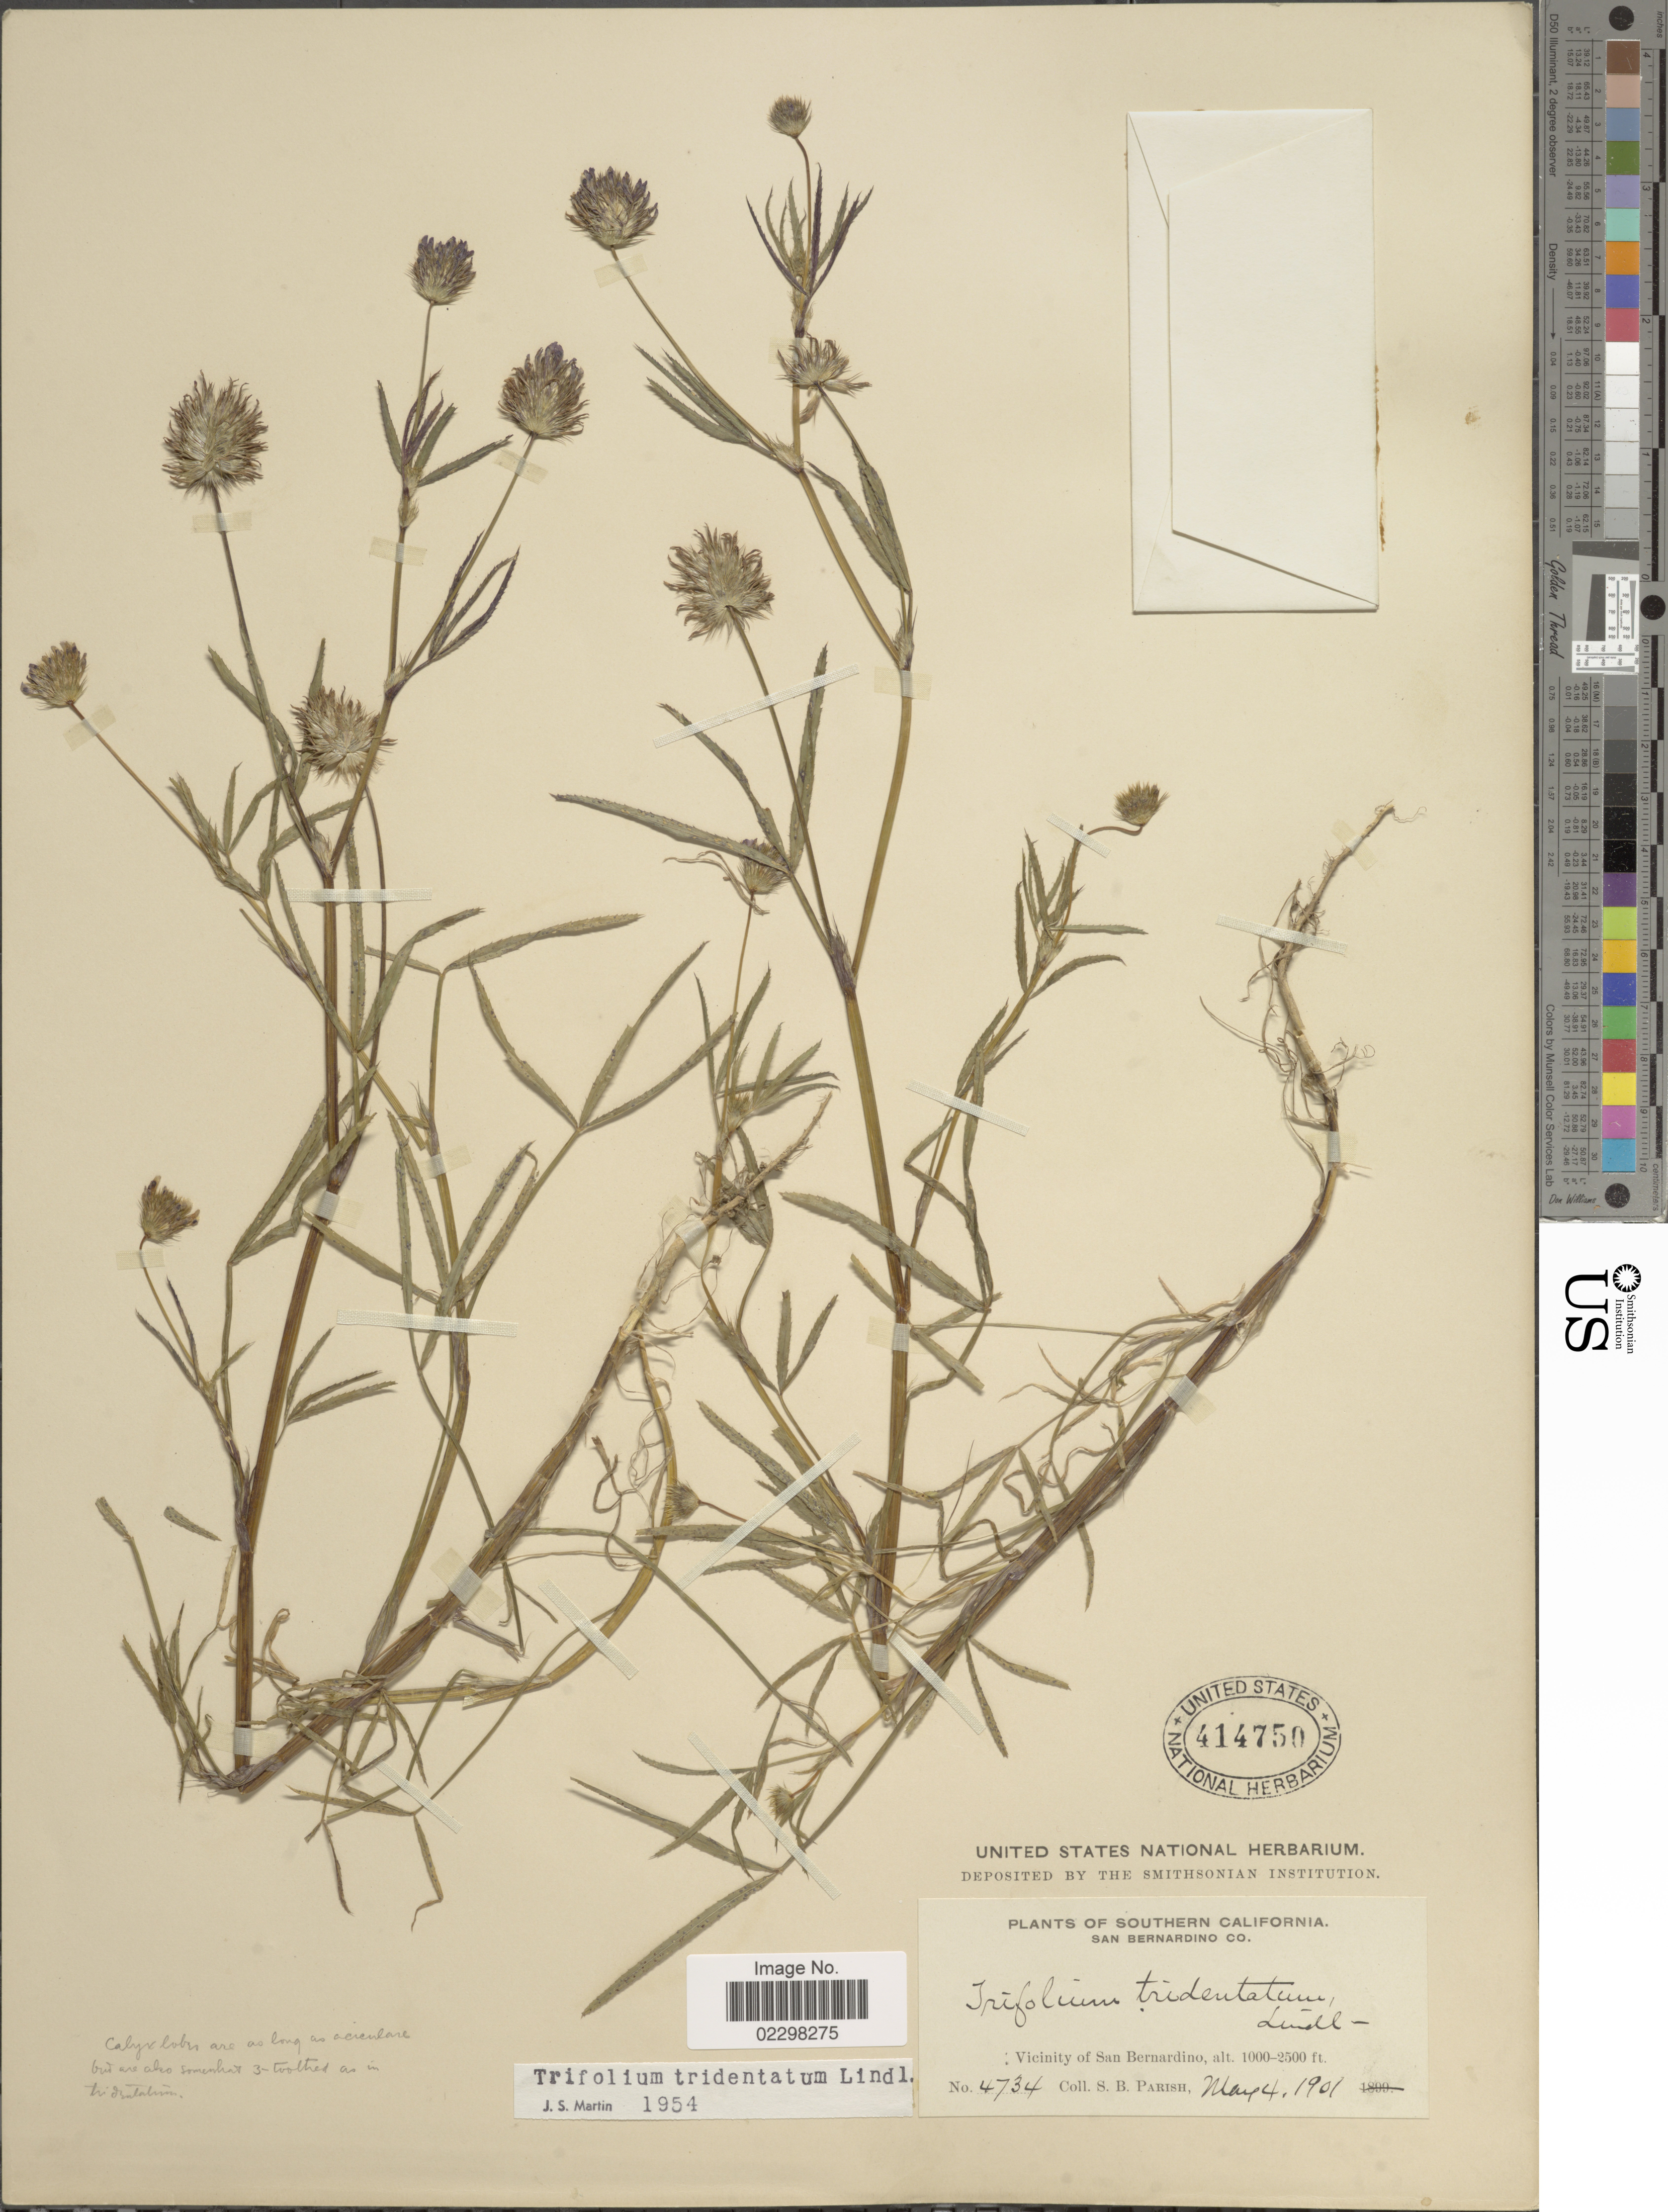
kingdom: Plantae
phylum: Tracheophyta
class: Magnoliopsida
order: Fabales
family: Fabaceae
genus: Trifolium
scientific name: Trifolium tridentatum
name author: Lindl.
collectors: S. B. Parish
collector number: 4734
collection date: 1901-03-04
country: United States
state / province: California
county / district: San Bernardino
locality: Southern California. Vicinity of San Bernardino,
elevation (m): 305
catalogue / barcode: US 414750